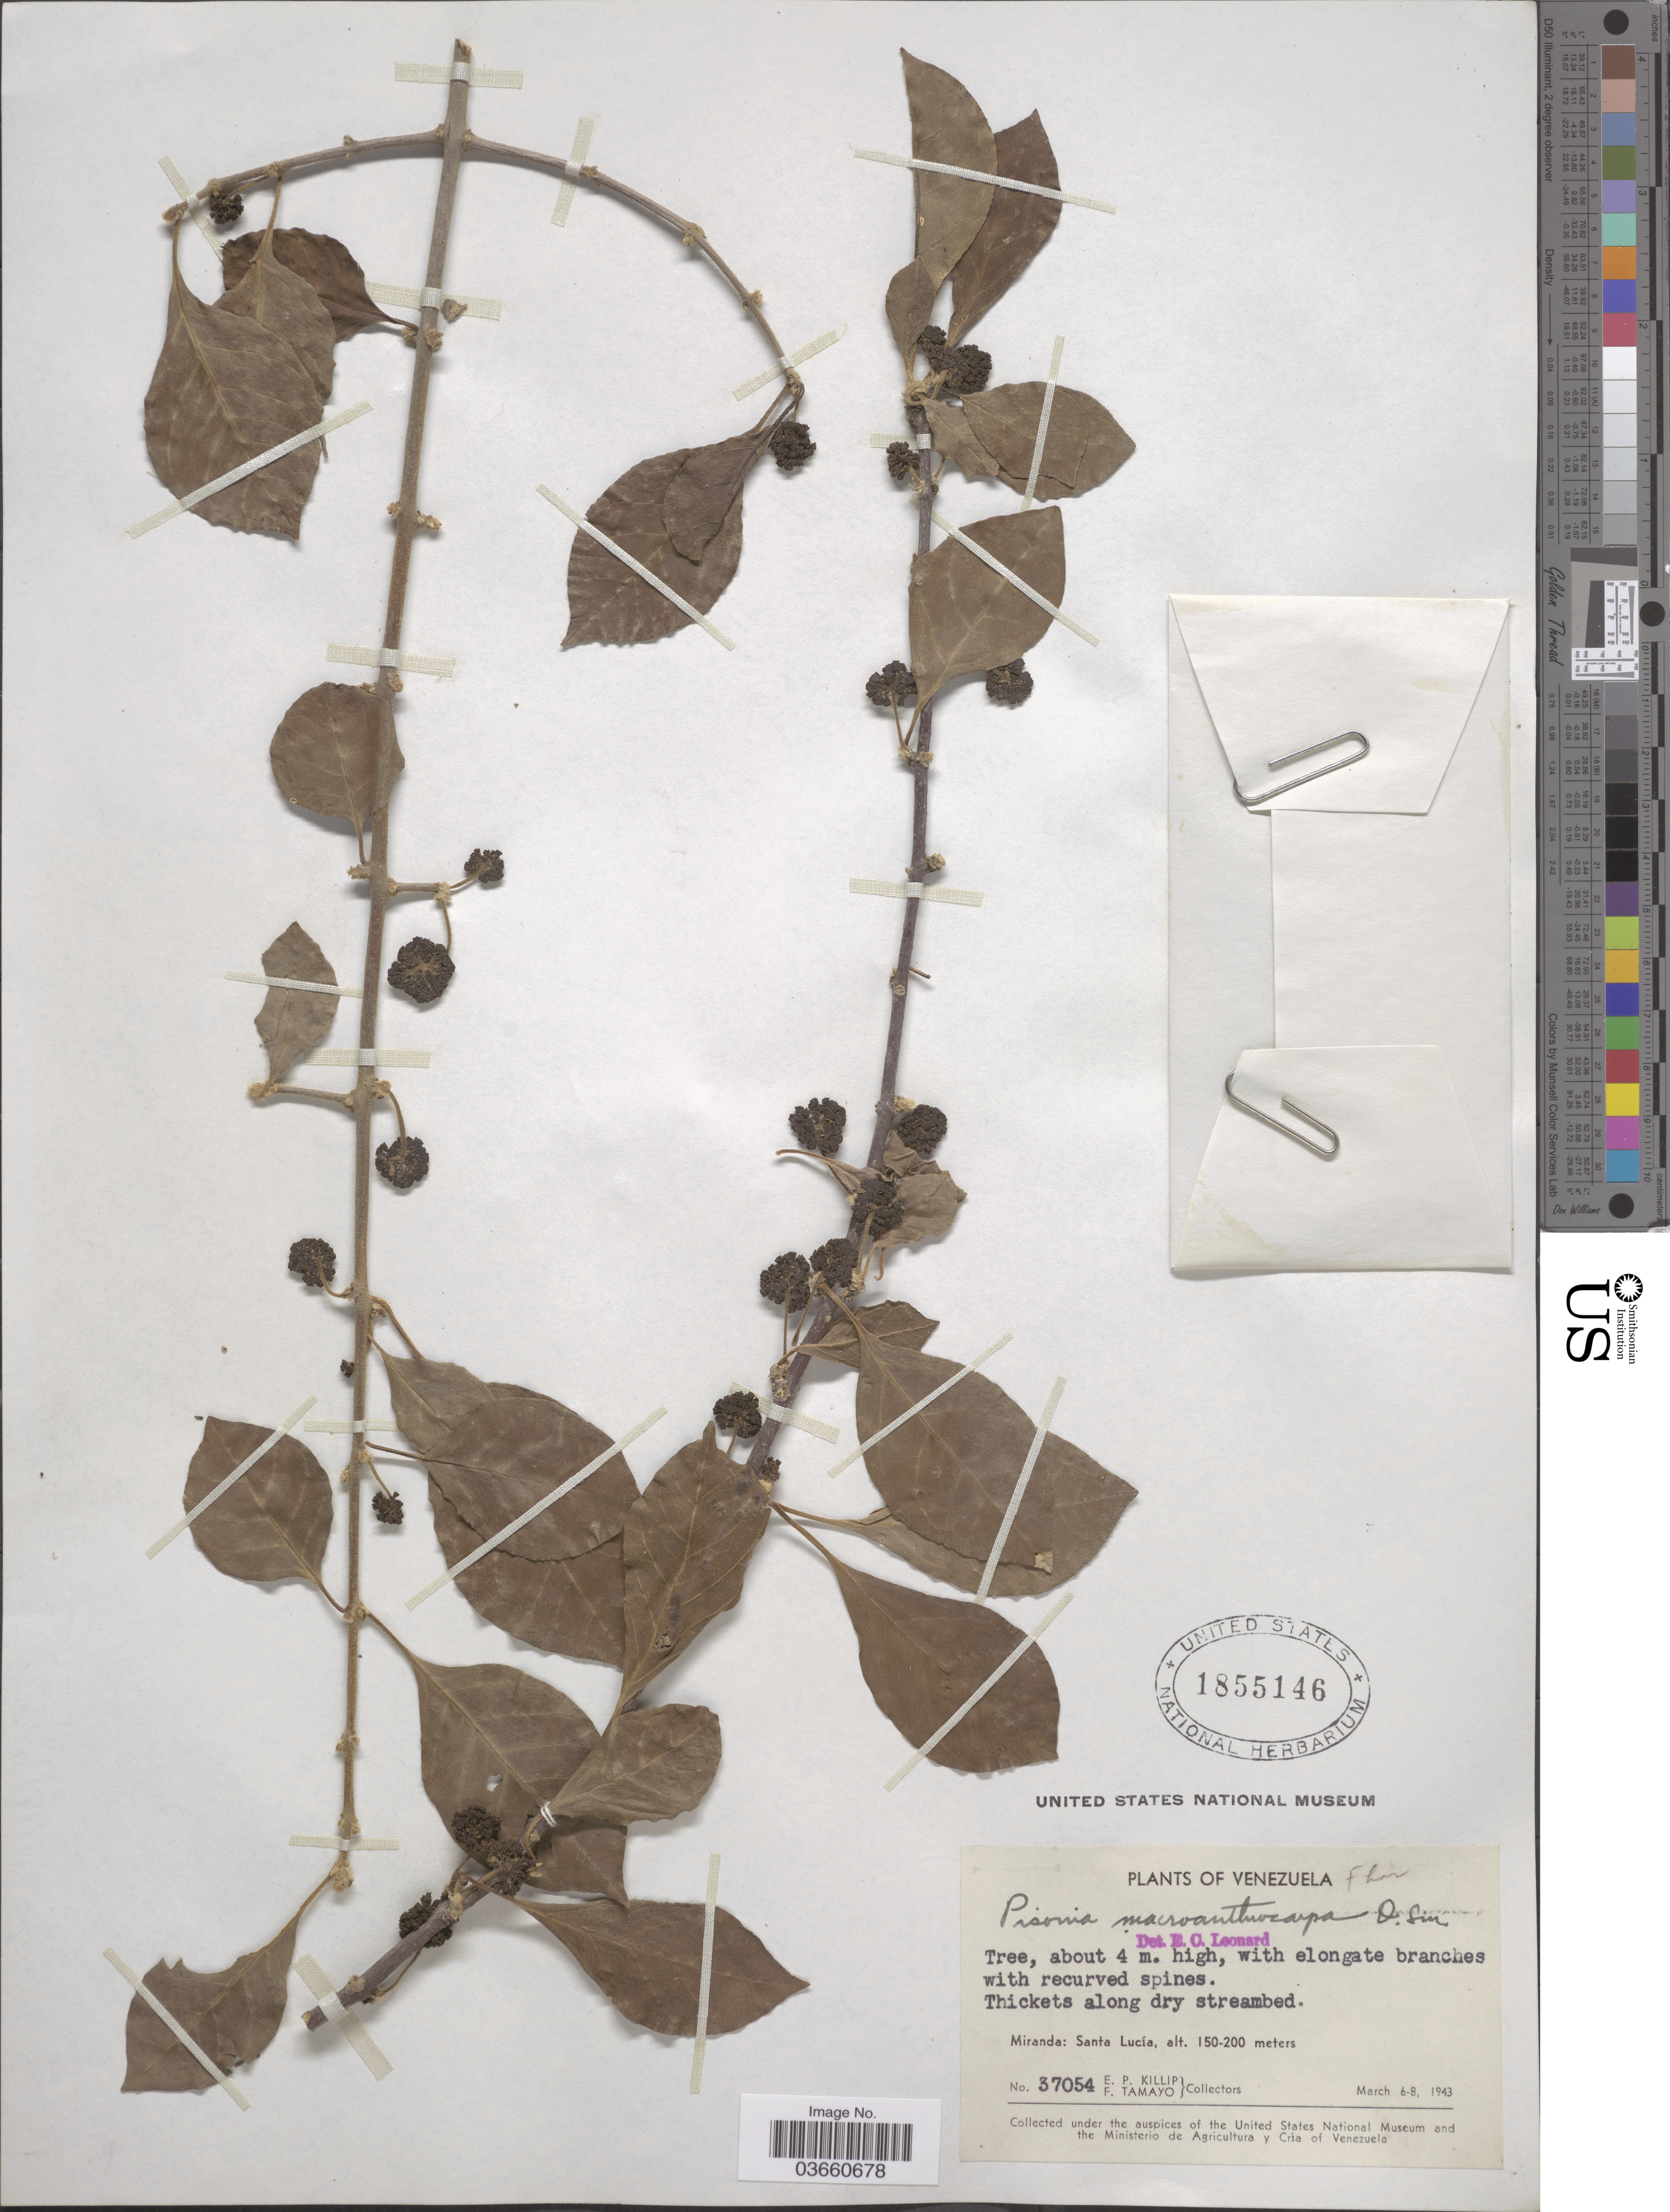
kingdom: Plantae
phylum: Tracheophyta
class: Magnoliopsida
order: Caryophyllales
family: Nyctaginaceae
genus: Pisonia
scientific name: Pisonia macranthocarpa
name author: (Donn. Sm.) Donn. Sm.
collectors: E. P. Killip & F. Tamayo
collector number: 37054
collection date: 1943-03-06/1943-03-08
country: Venezuela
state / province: Miranda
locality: Santa Lucía.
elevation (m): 150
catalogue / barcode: US 1855146